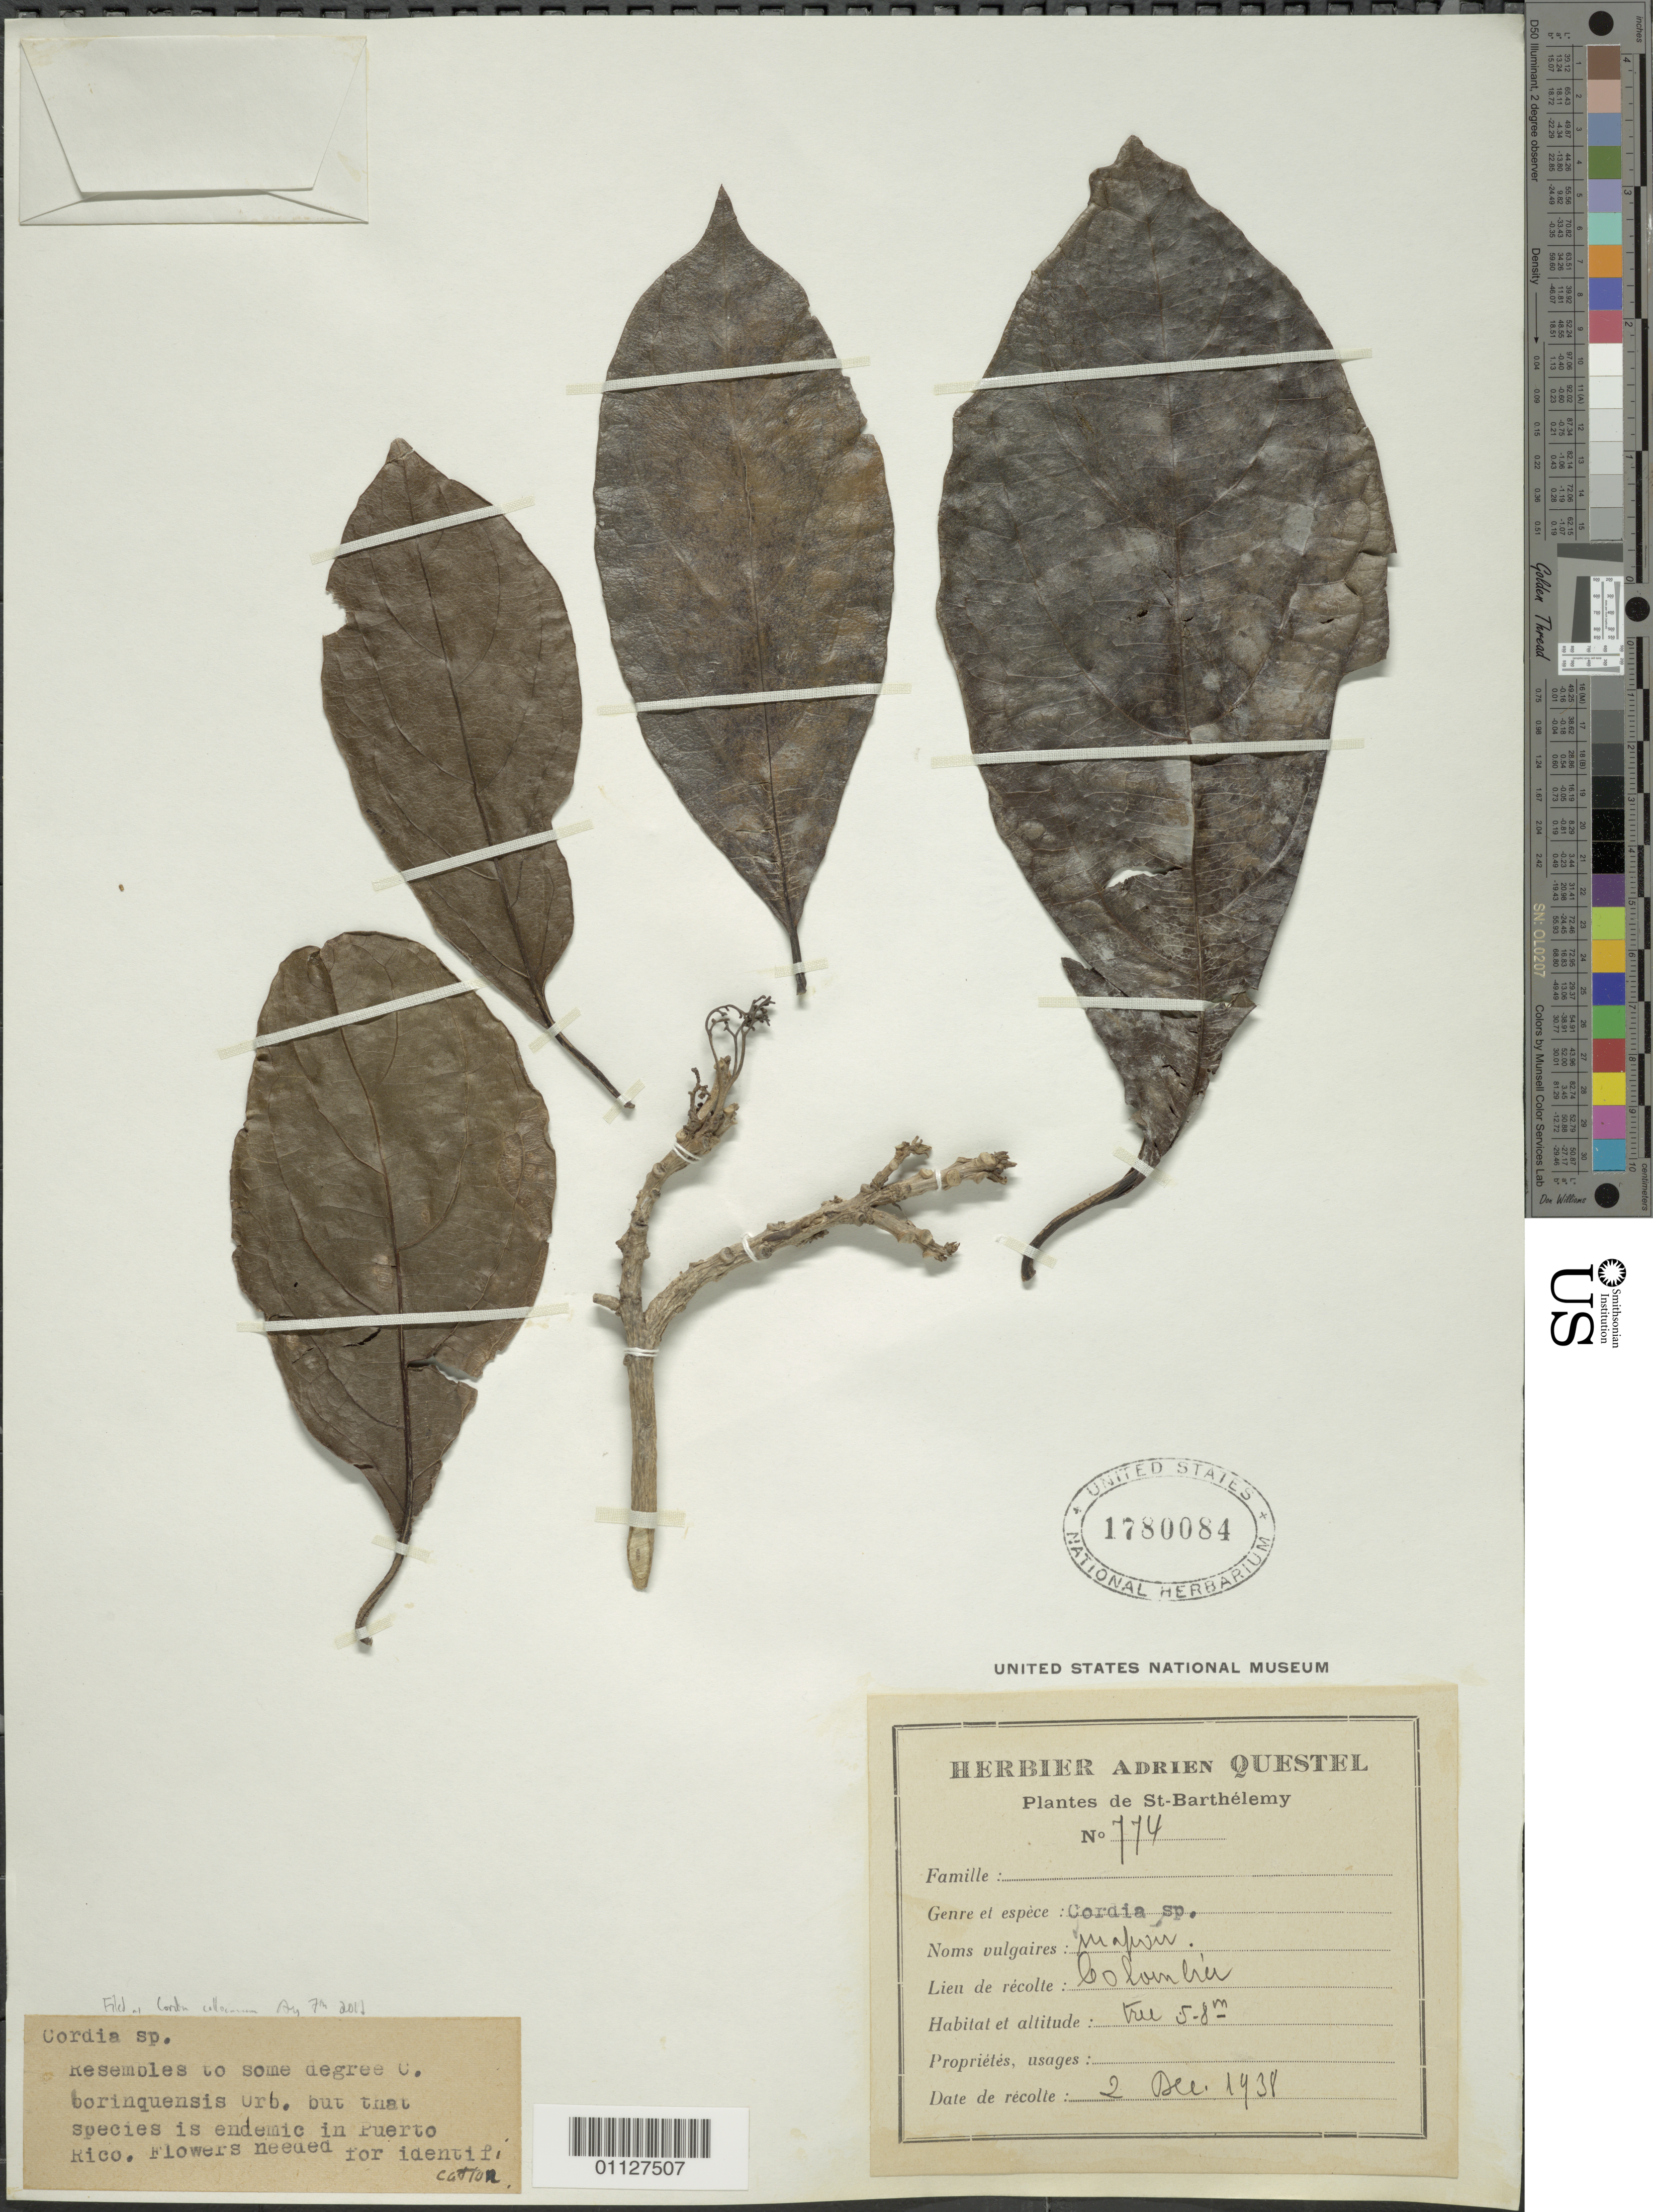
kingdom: Plantae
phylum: Tracheophyta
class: Magnoliopsida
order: Boraginales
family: Cordiaceae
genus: Cordia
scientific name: Cordia collococca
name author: L.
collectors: A. Questel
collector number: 774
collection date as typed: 02 Dec 1938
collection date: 1938-12-02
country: Saint Barthélemy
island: St. Barthélemy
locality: Colombier.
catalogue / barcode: US 1780084